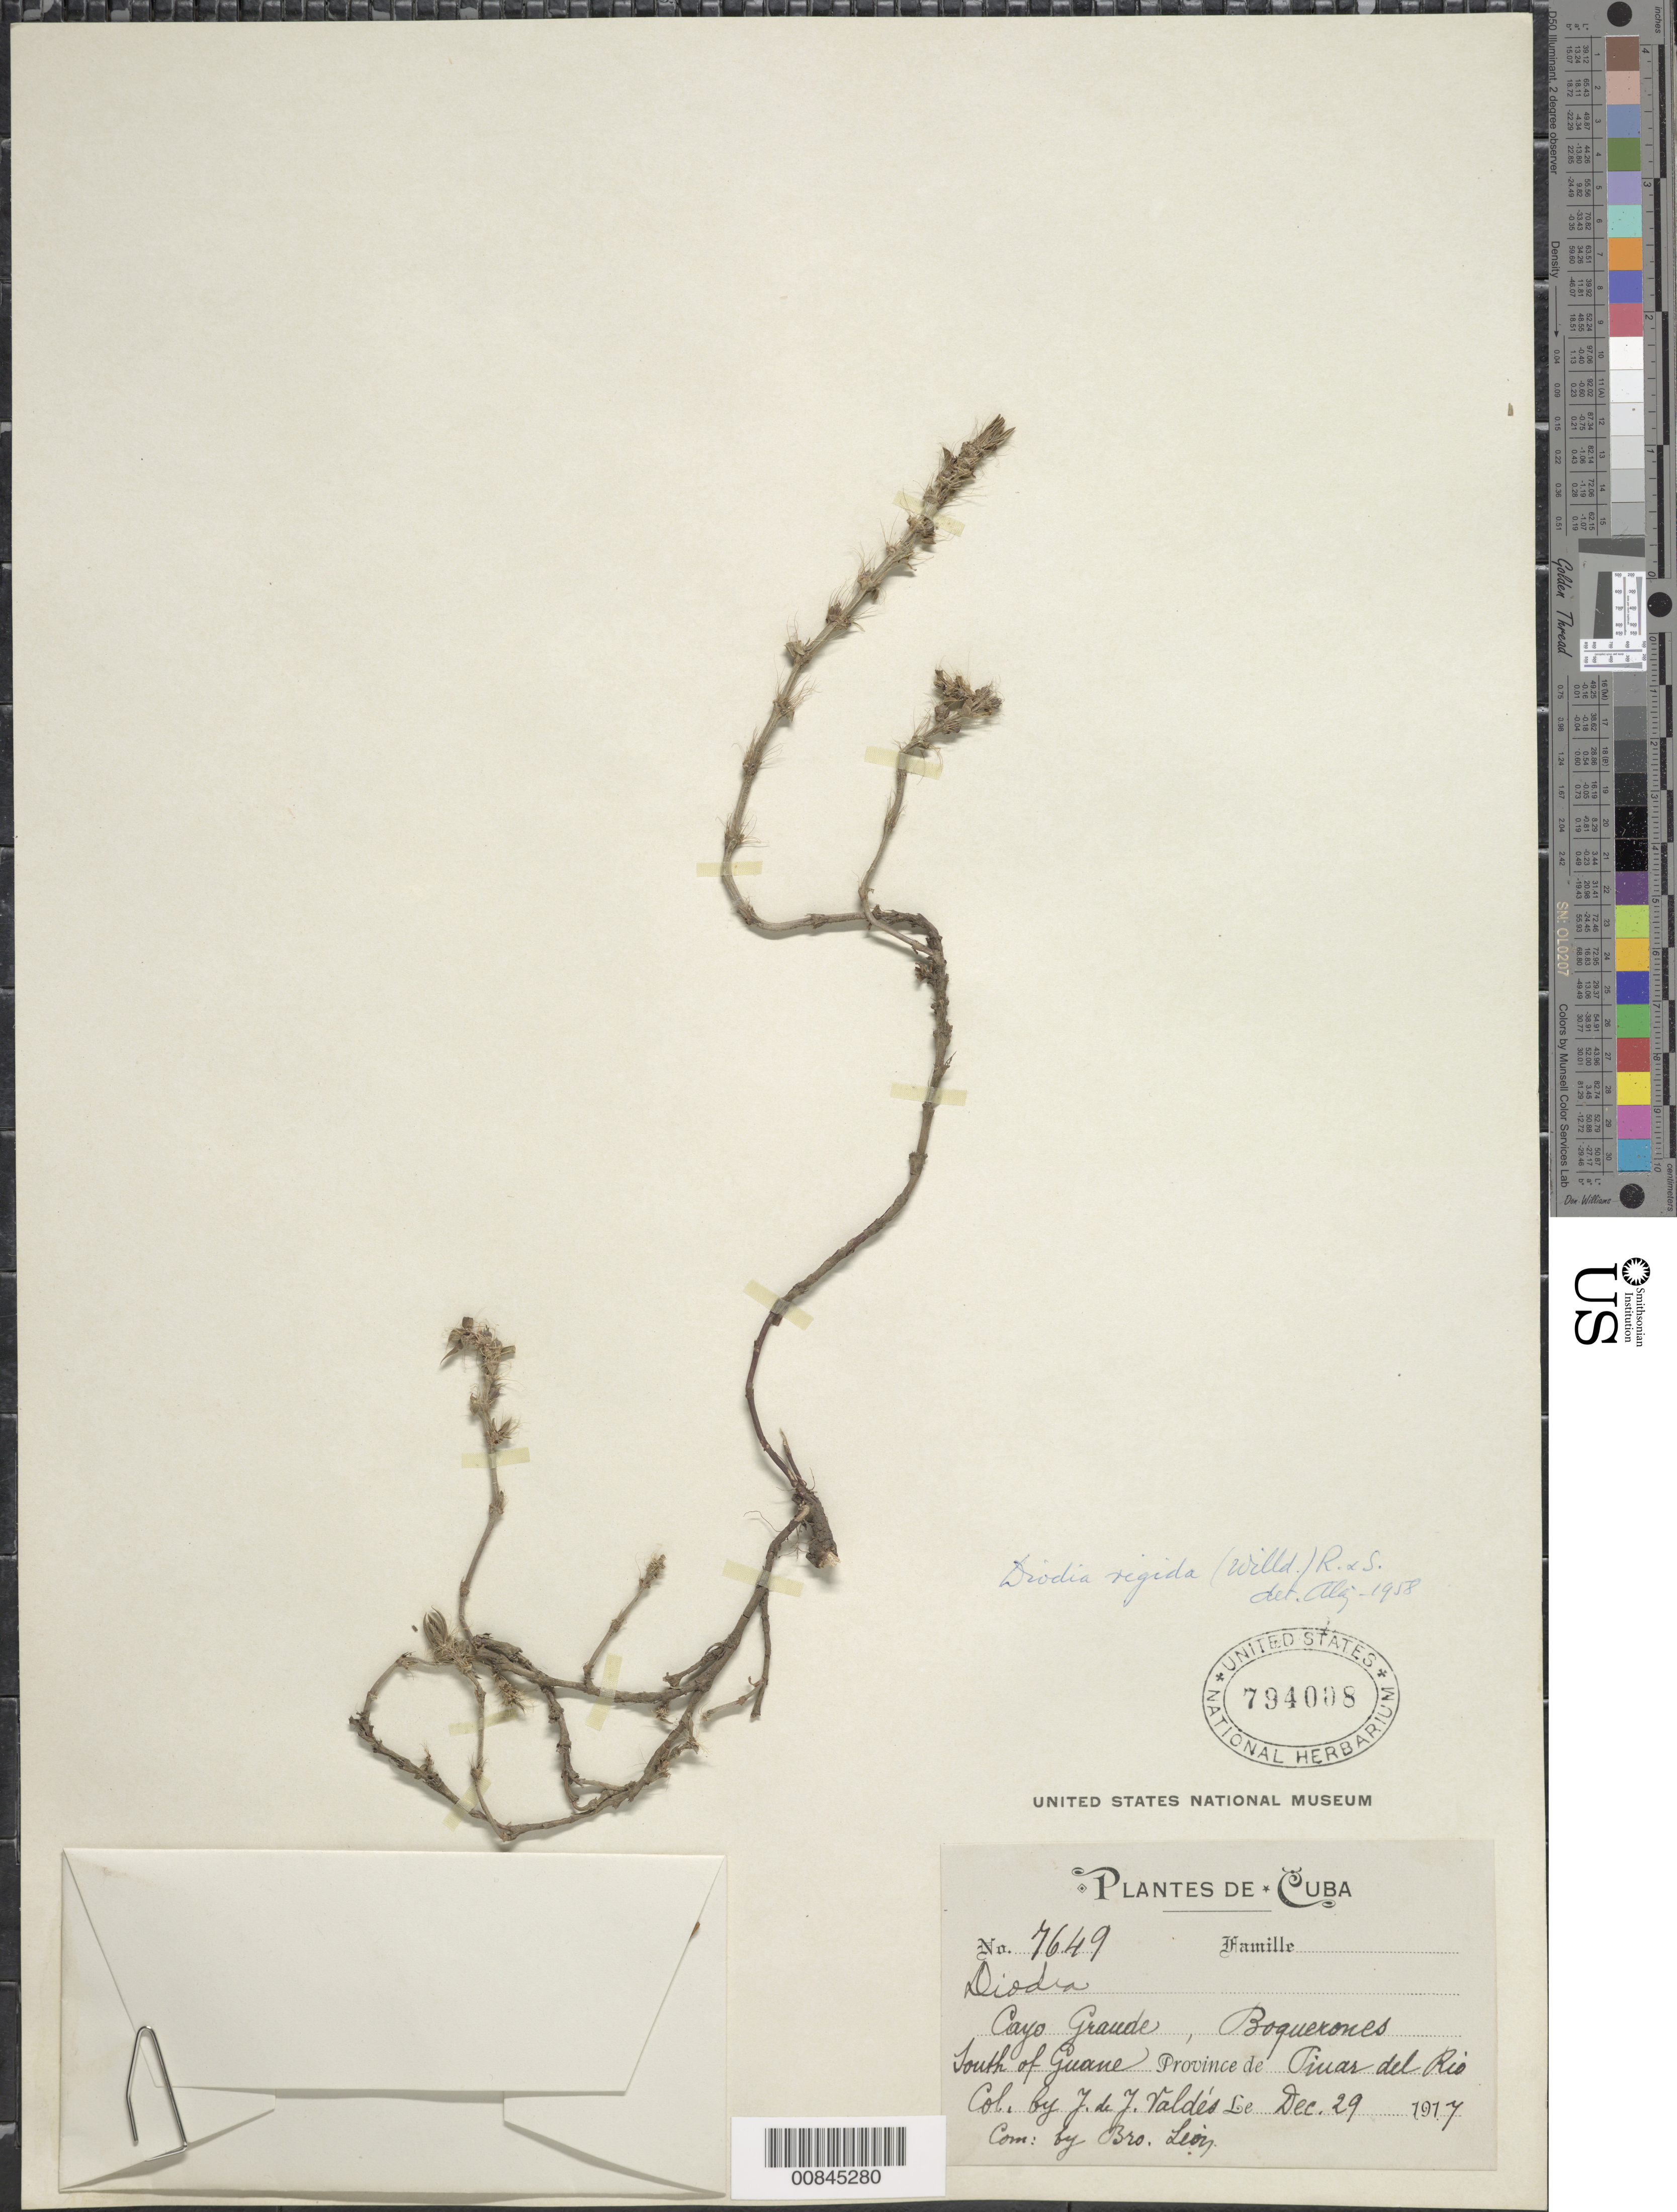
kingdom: Plantae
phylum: Tracheophyta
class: Magnoliopsida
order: Gentianales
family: Rubiaceae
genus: Diodella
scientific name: Diodella apiculata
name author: (Willd. ex Roem. & Schult.) Bacigalupo & E.L. Cabral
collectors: J. Valdés & Bro. León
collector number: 7649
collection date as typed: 29 Dec 1917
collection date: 1917-12-29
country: Cuba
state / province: Pinar del Río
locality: Cayo Grande, Boquerones, south of Guane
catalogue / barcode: US 794008